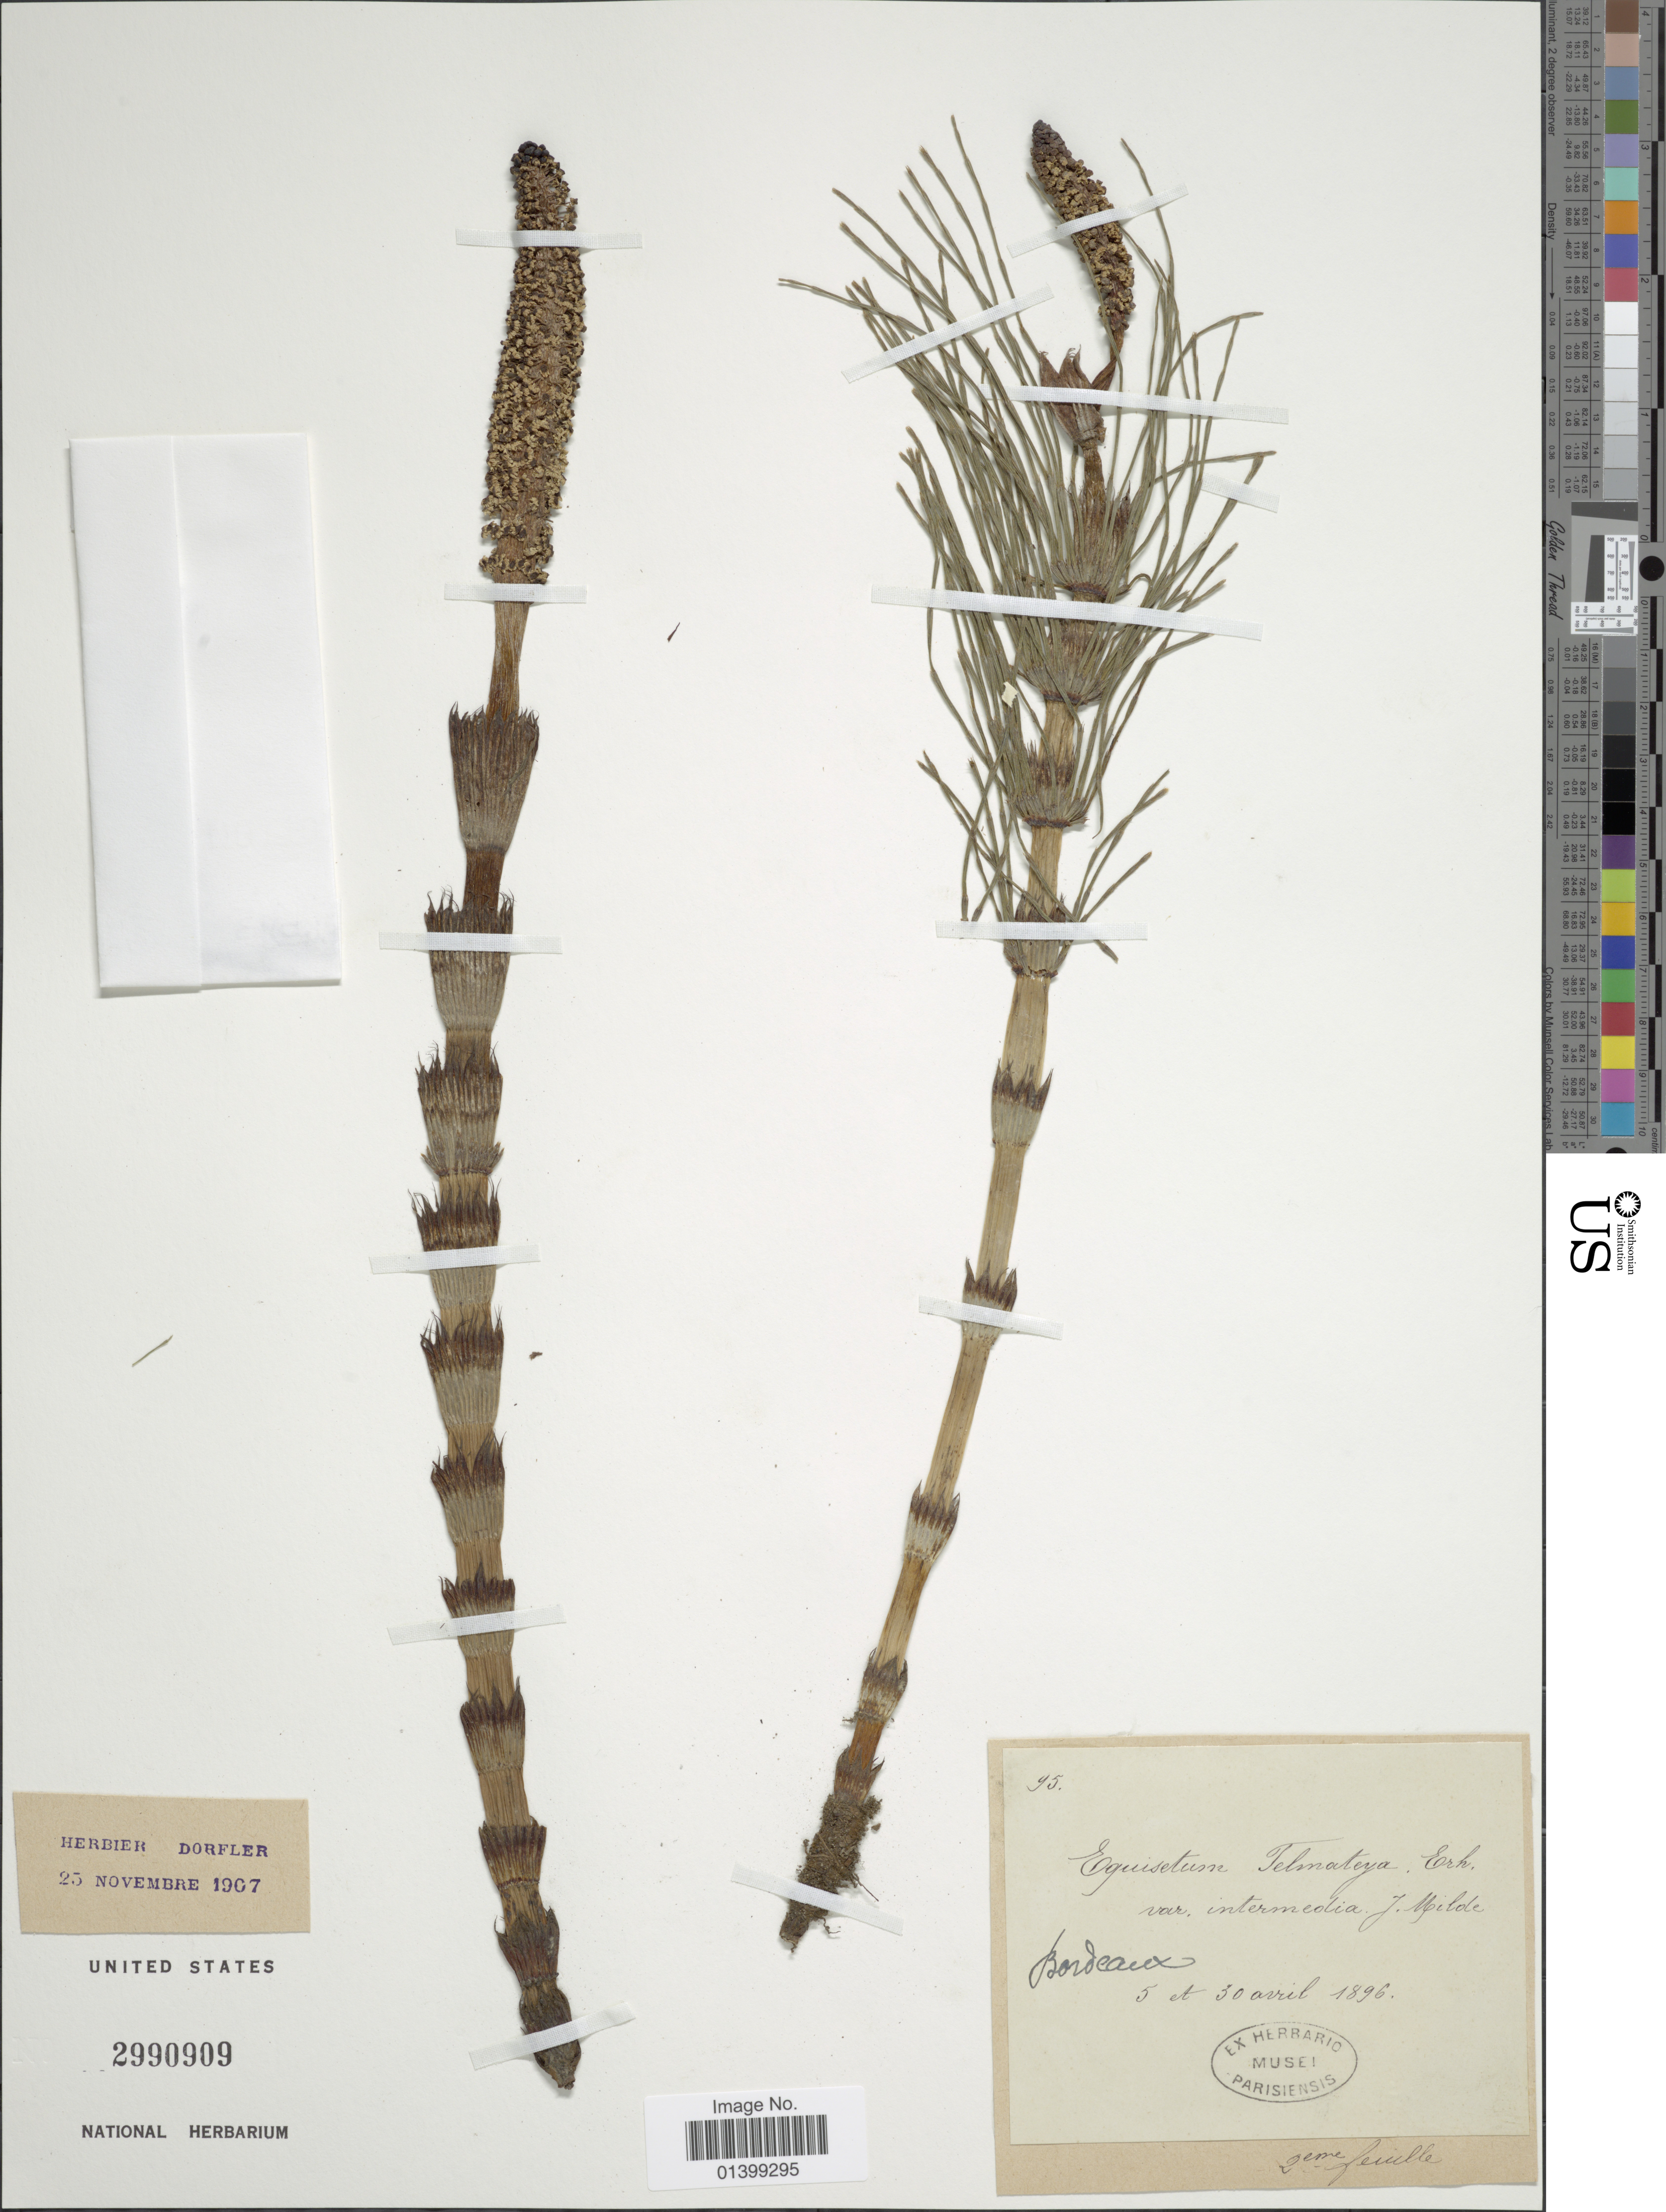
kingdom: Plantae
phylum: Tracheophyta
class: Polypodiopsida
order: Equisetales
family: Equisetaceae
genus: Equisetum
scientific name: Equisetum telmateia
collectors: ex herb. Mus. Paris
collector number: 95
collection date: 1896-04-05/1896-04-30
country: France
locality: Bordeaux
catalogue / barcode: US 2990909